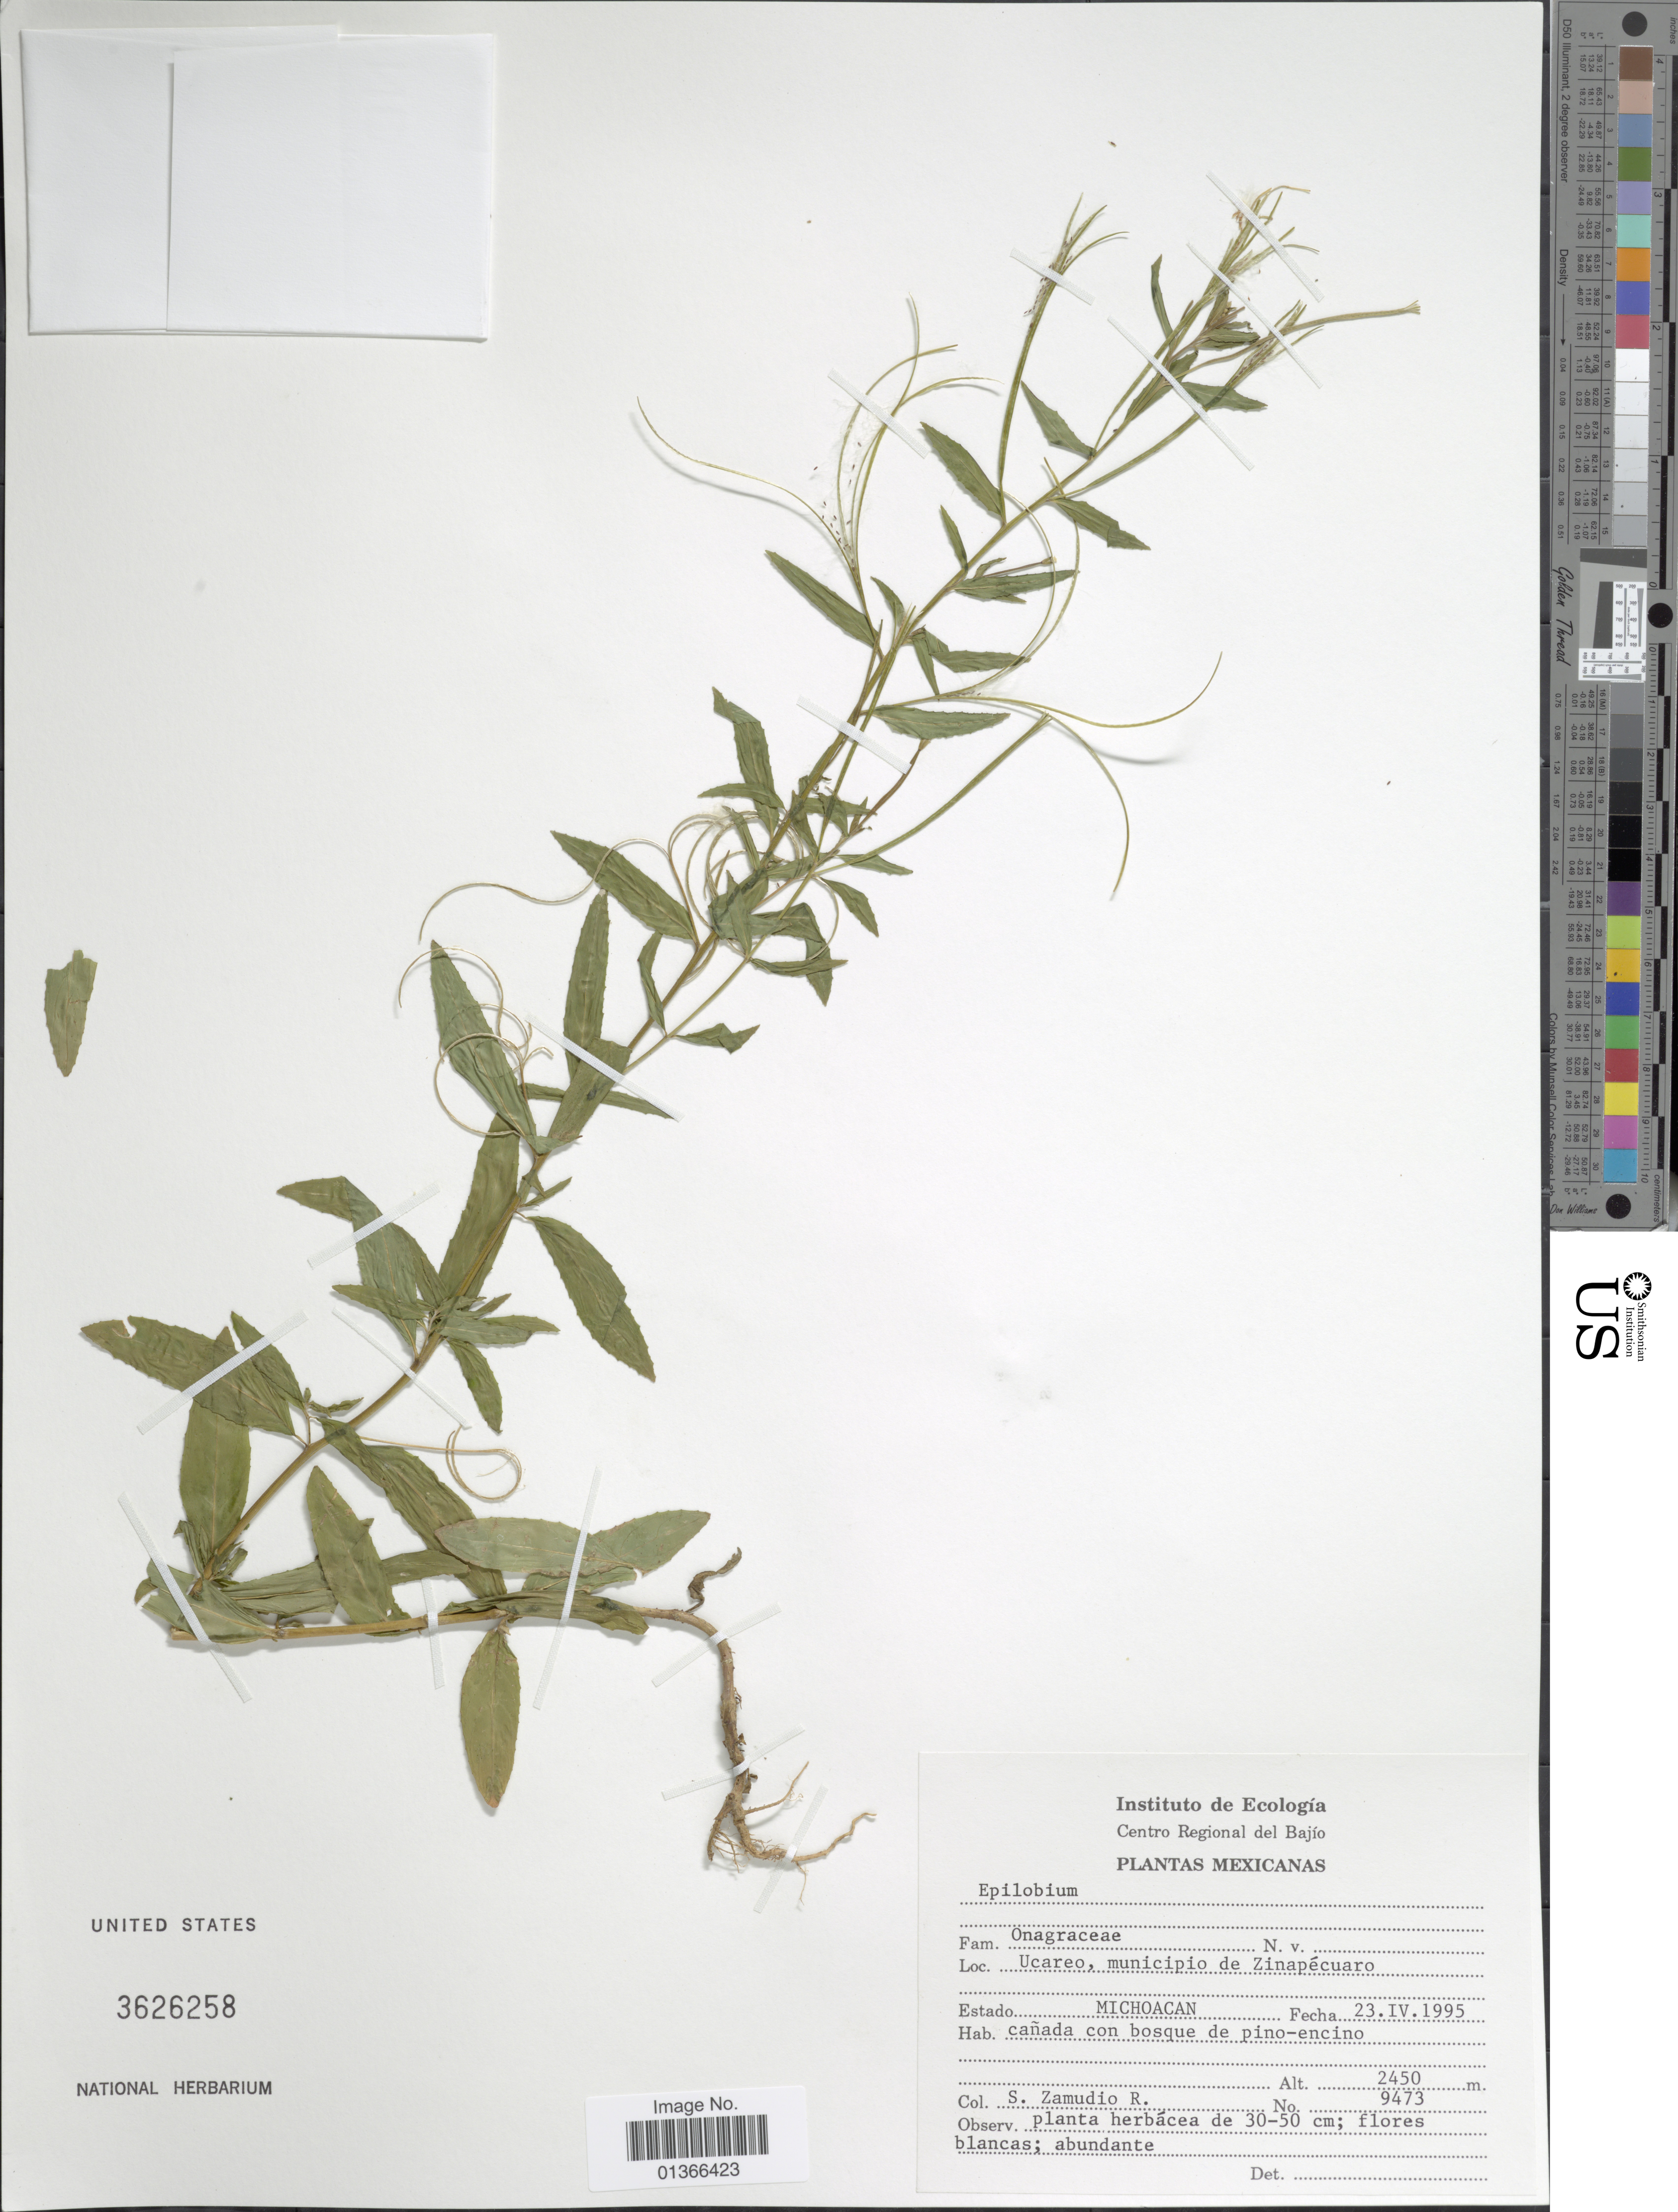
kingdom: Plantae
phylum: Tracheophyta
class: Magnoliopsida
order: Myrtales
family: Onagraceae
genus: Epilobium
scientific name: Epilobium sp.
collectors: S. Zamudio Ruíz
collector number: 9473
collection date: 1995-04-23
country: Mexico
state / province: Michoacán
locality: Ucareo, municipio de Zinapécuaro.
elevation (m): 2450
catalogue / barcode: US 3626258